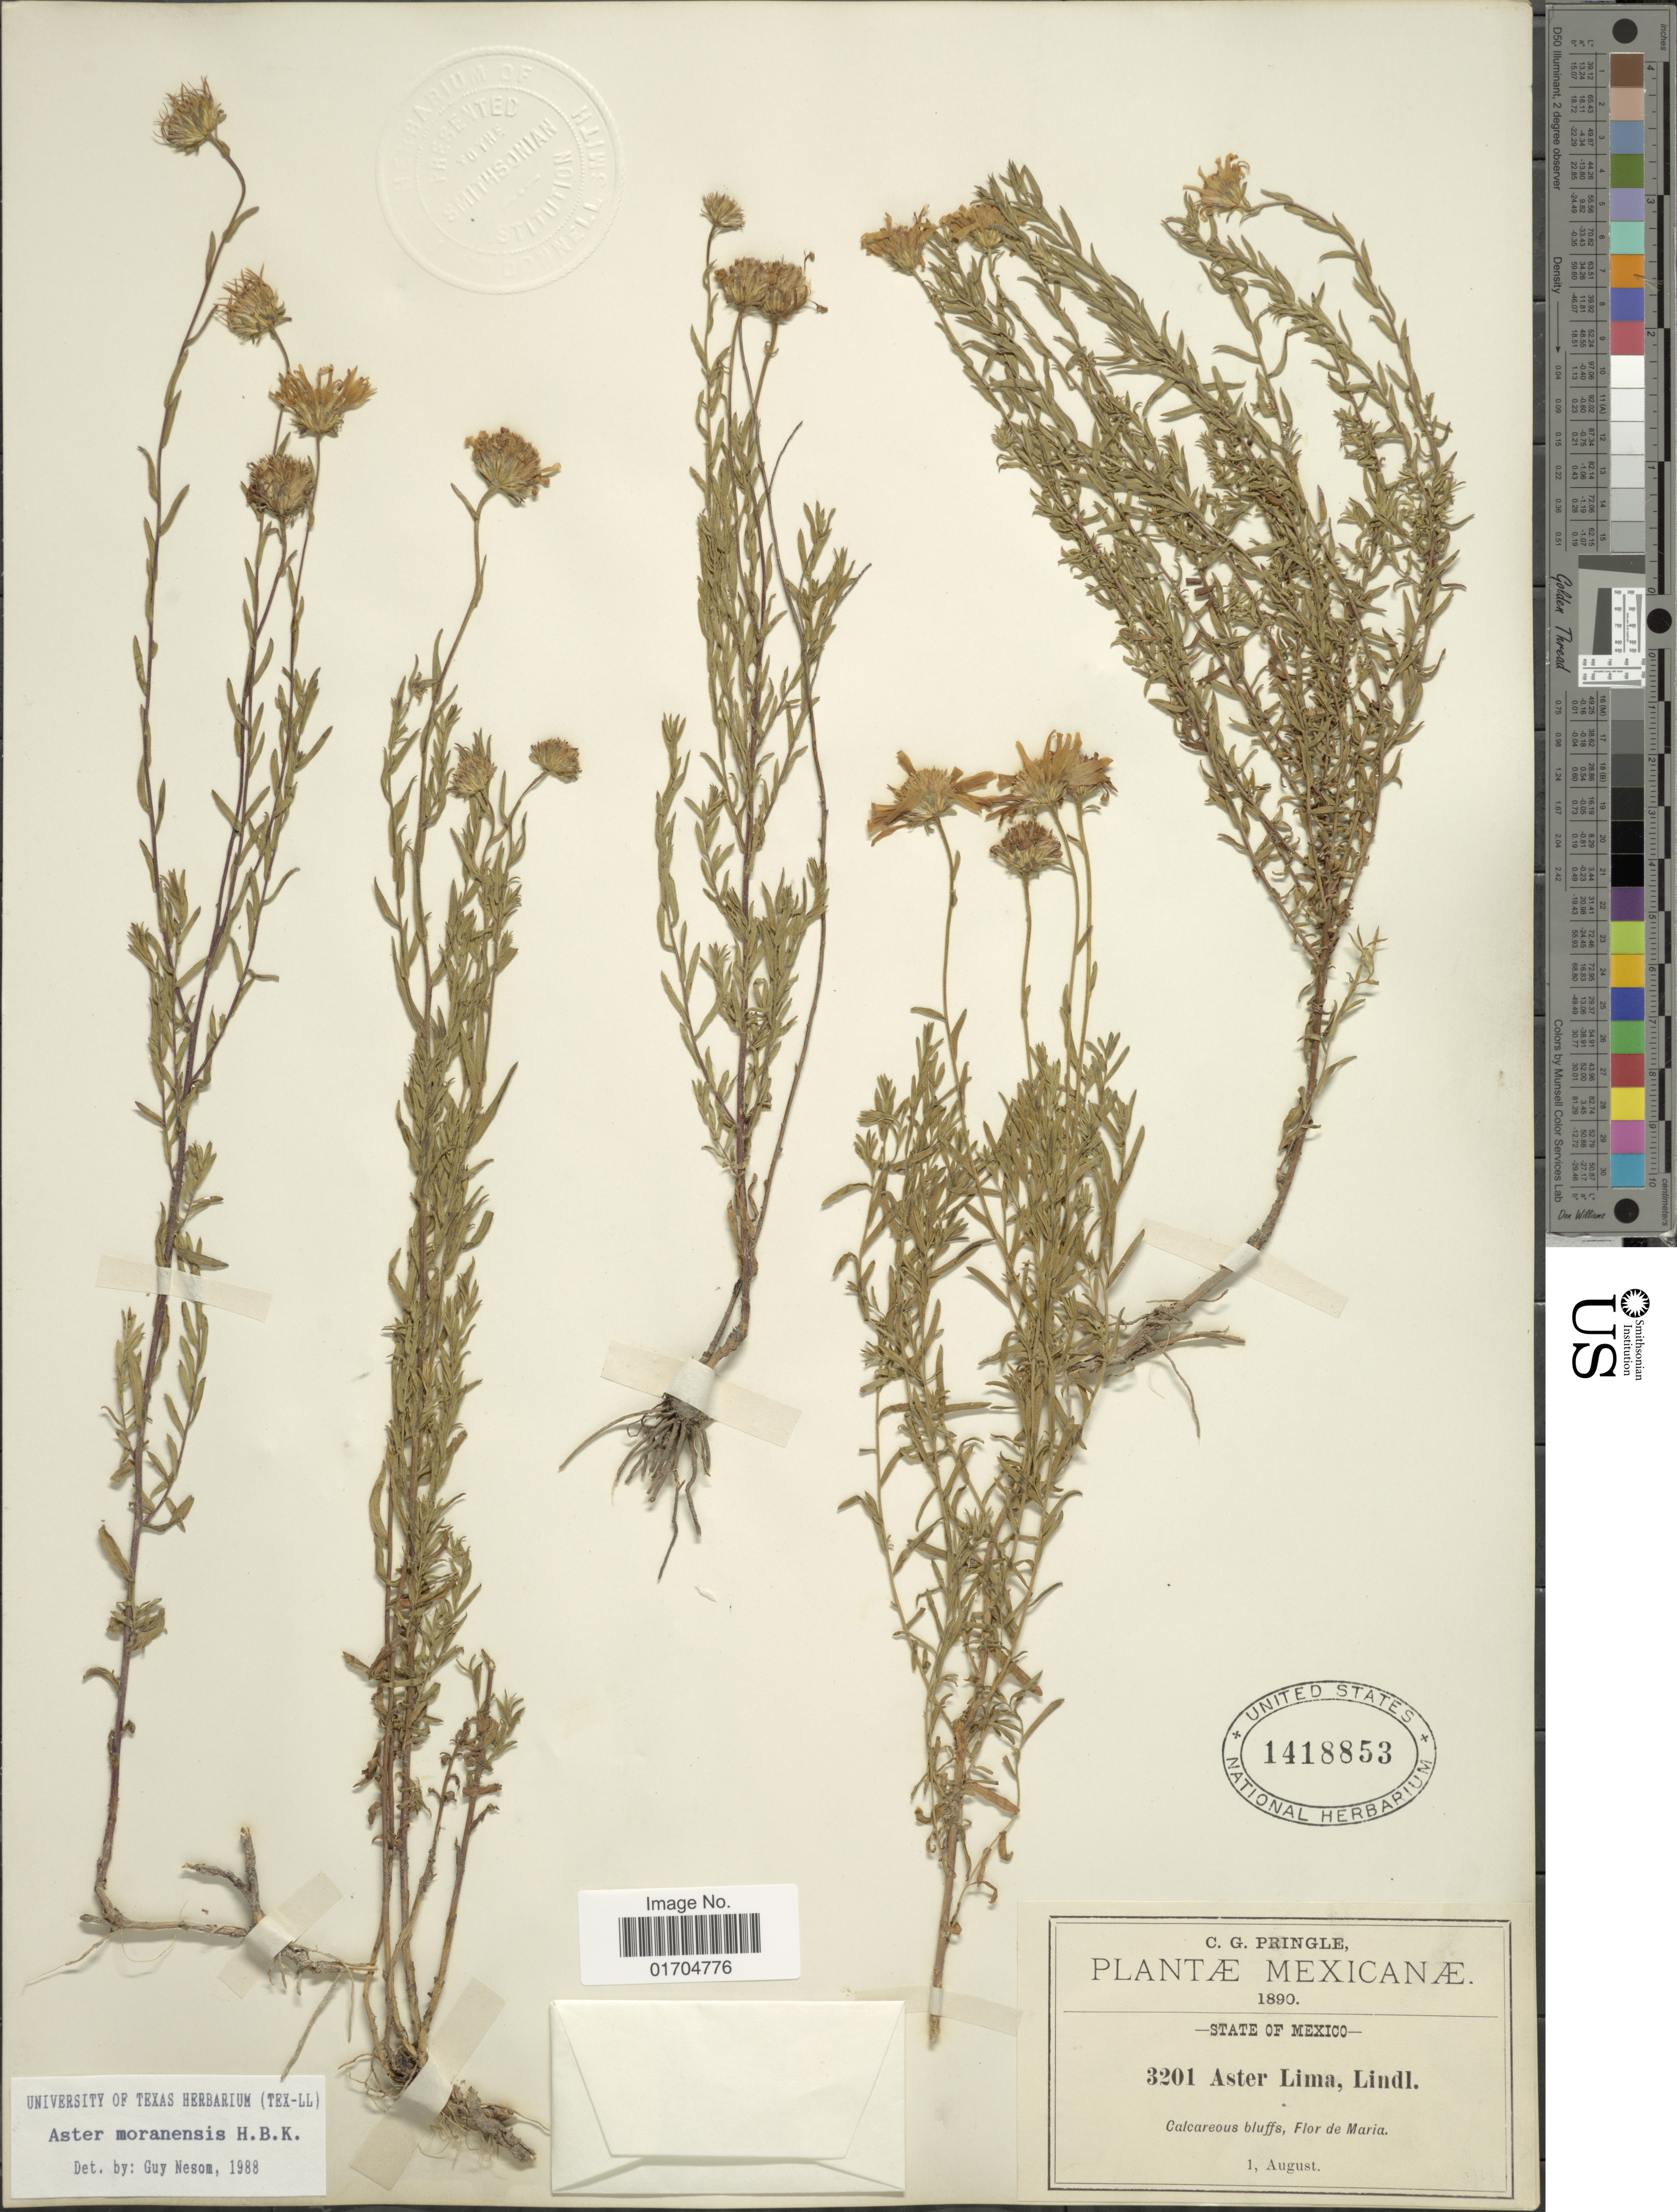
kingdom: Plantae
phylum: Tracheophyta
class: Magnoliopsida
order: Asterales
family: Asteraceae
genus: Symphyotrichum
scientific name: Symphyotrichum moranense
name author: (Kunth) G.L. Nesom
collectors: C. G. Pringle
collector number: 3201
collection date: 1890-08-01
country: Mexico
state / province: México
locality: Calcareous bluffs, Flor de Maria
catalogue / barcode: US 1418853